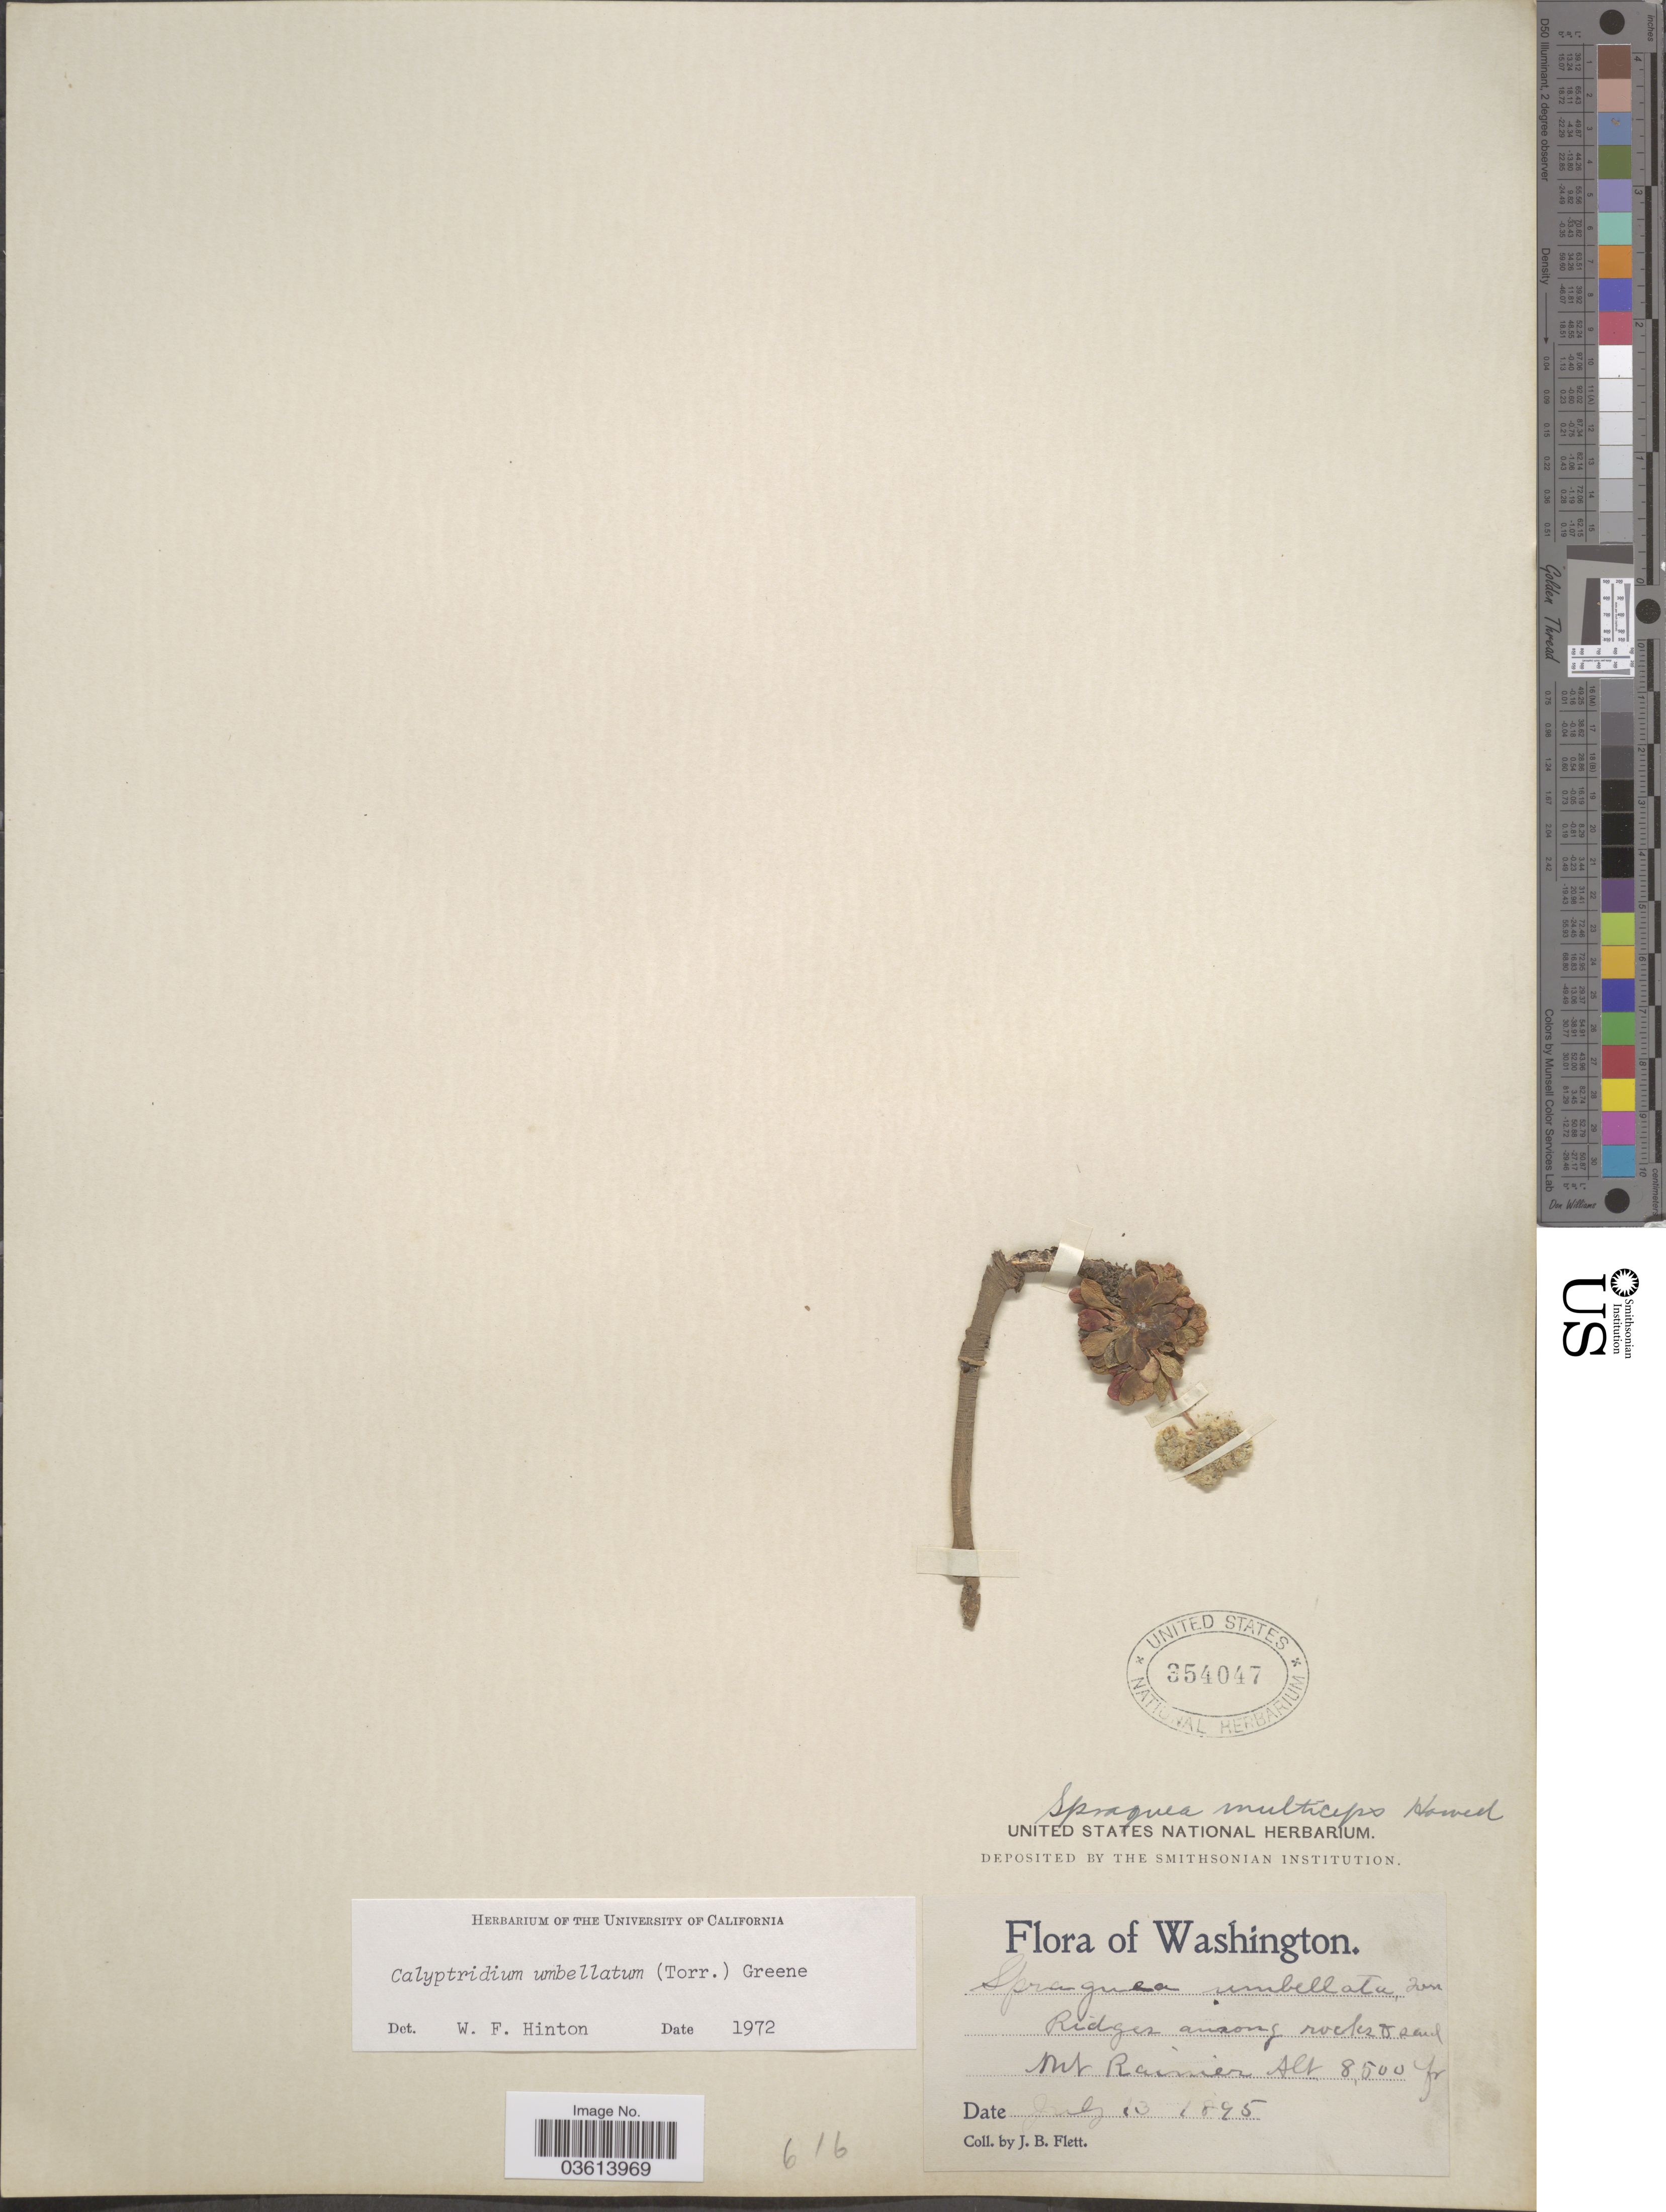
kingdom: Plantae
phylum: Tracheophyta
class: Magnoliopsida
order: Caryophyllales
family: Montiaceae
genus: Calyptridium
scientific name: Calyptridium umbellatum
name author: (Torr.) Greene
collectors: J. Flett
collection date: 1895-07-13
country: United States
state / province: Washington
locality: Mt. Rainier.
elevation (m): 2591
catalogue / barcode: US 354047